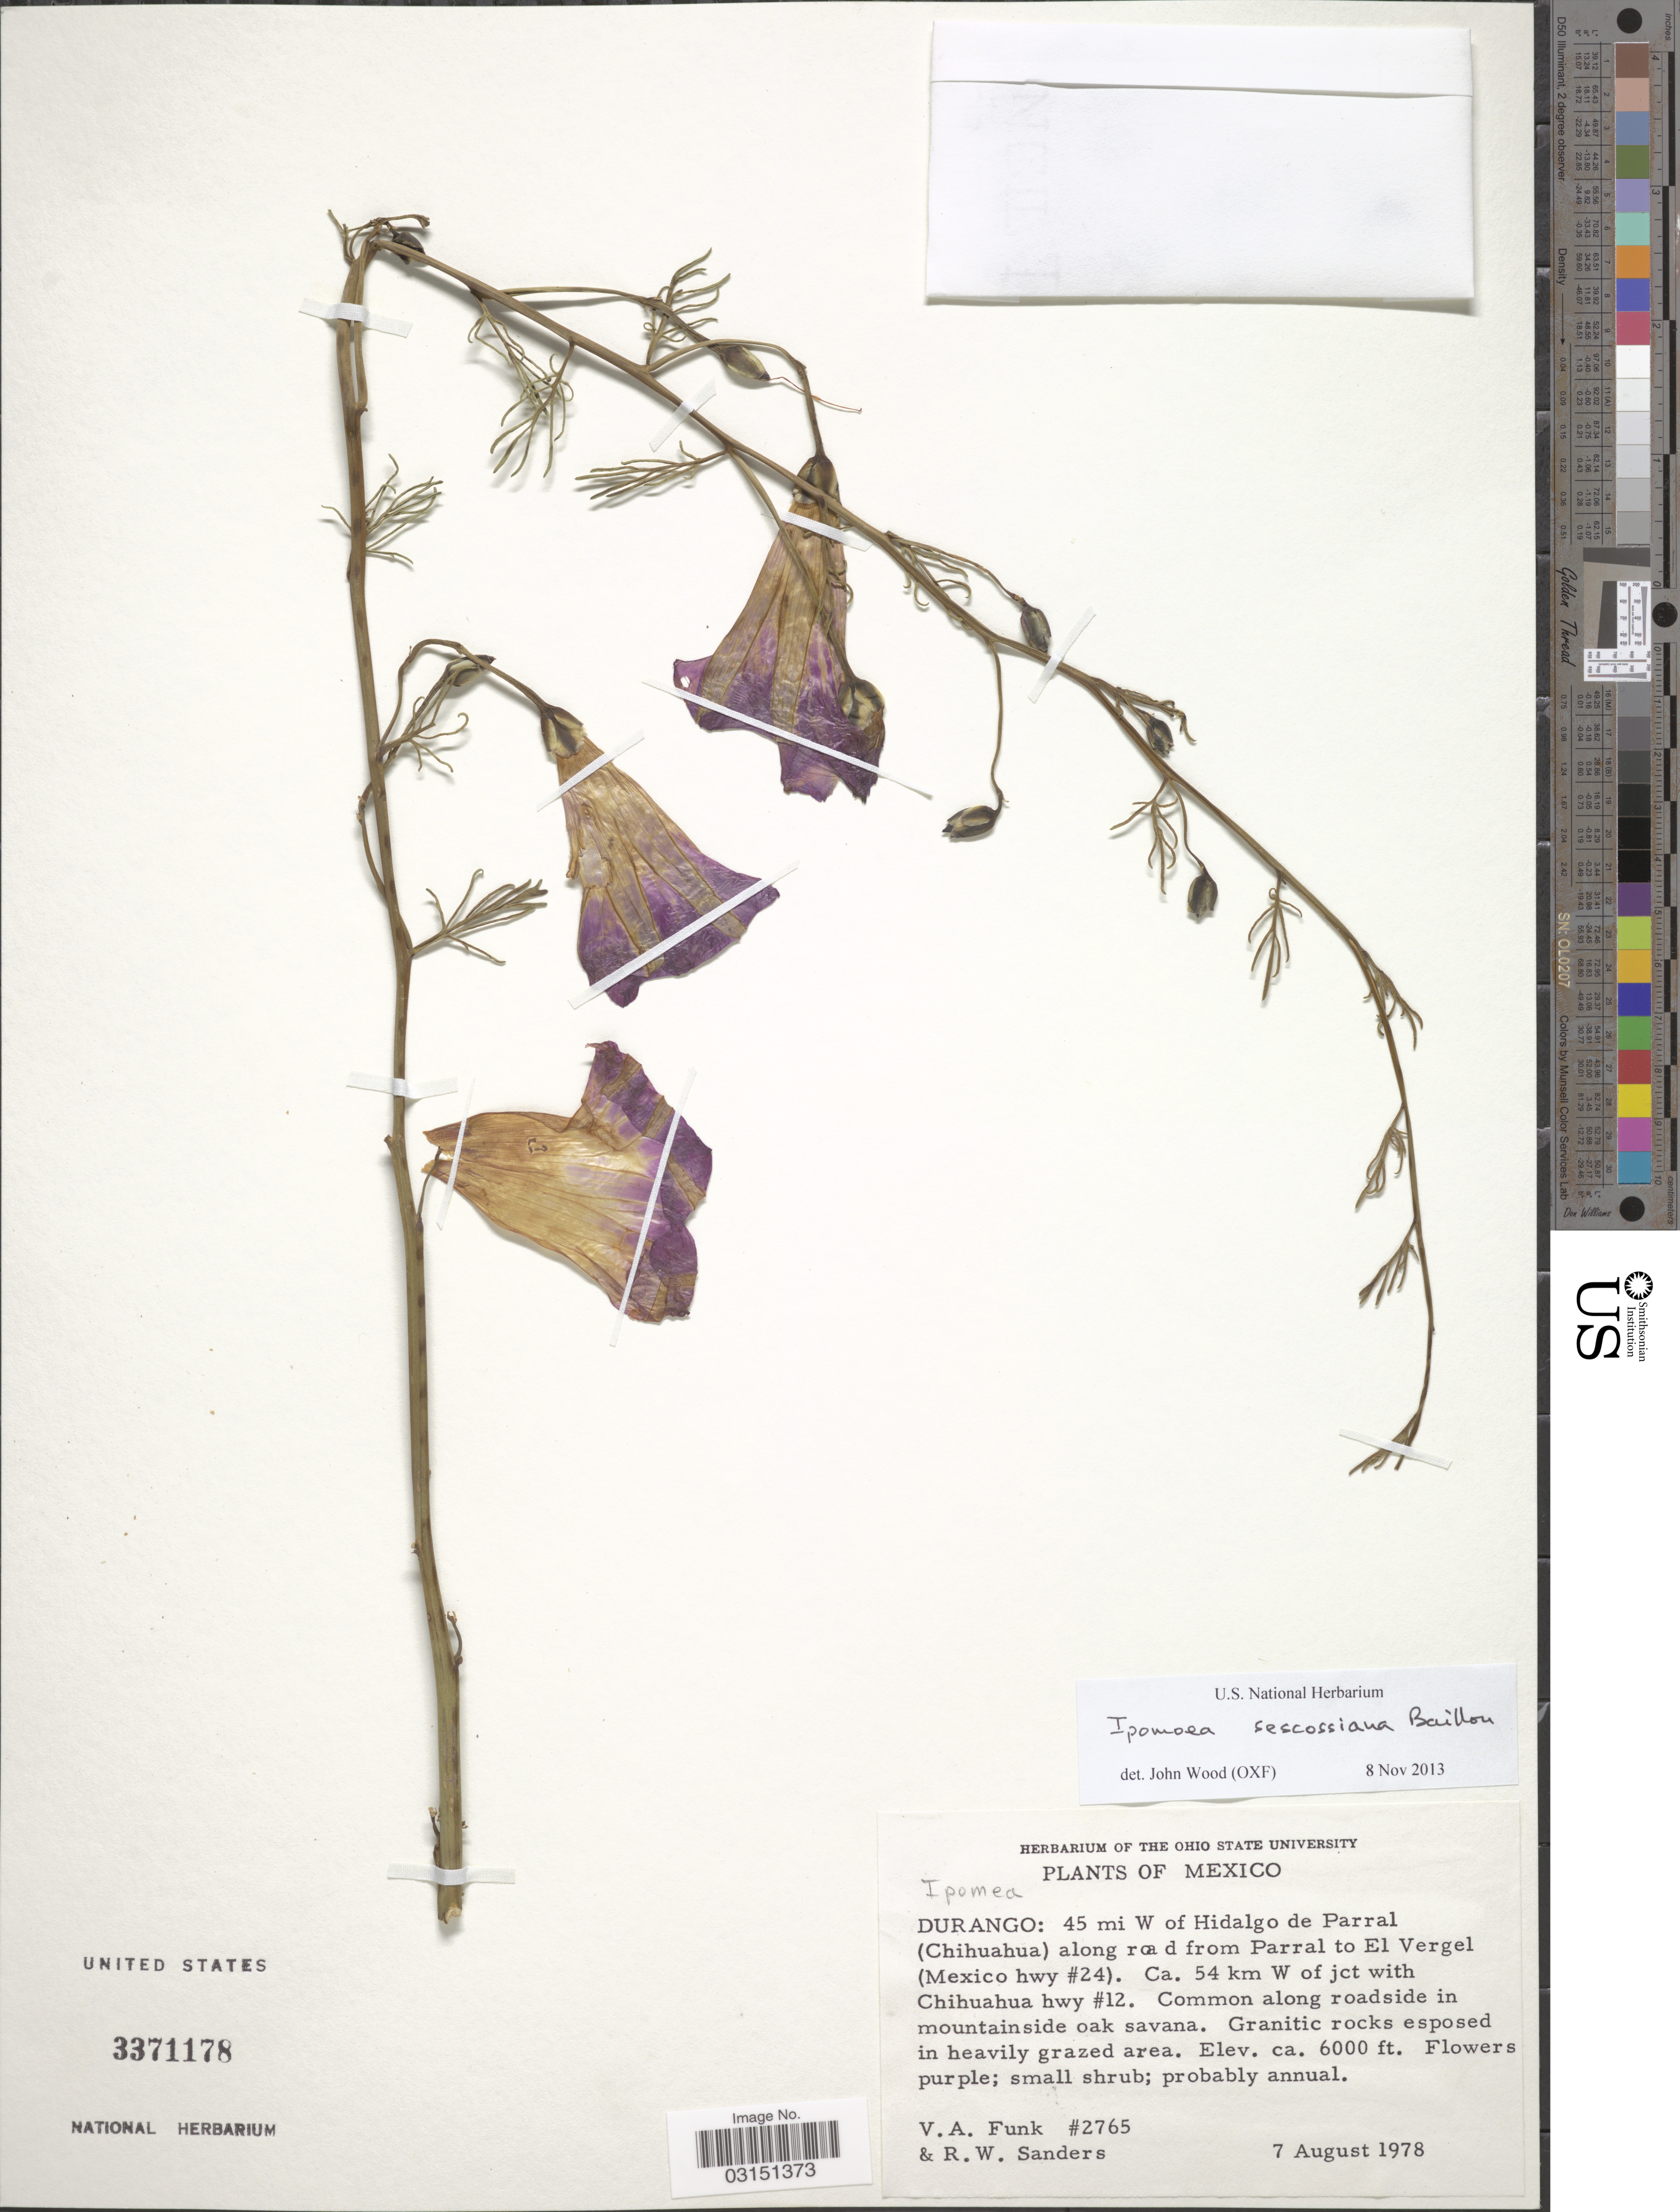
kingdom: Plantae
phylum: Tracheophyta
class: Magnoliopsida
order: Solanales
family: Convolvulaceae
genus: Ipomoea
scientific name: Ipomoea sescossiana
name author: Baill.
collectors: V. Funk & R. W. Sanders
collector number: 2765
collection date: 1978-08-07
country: Mexico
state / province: Durango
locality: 45 mi W of Hidalgo de Parral (Chihuahua) along road from Parral to El vergel (Mexico hwy #24). Ca. 54 km W of jct with Chihuahua hwy #12.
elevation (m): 1829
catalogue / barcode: US 3371178